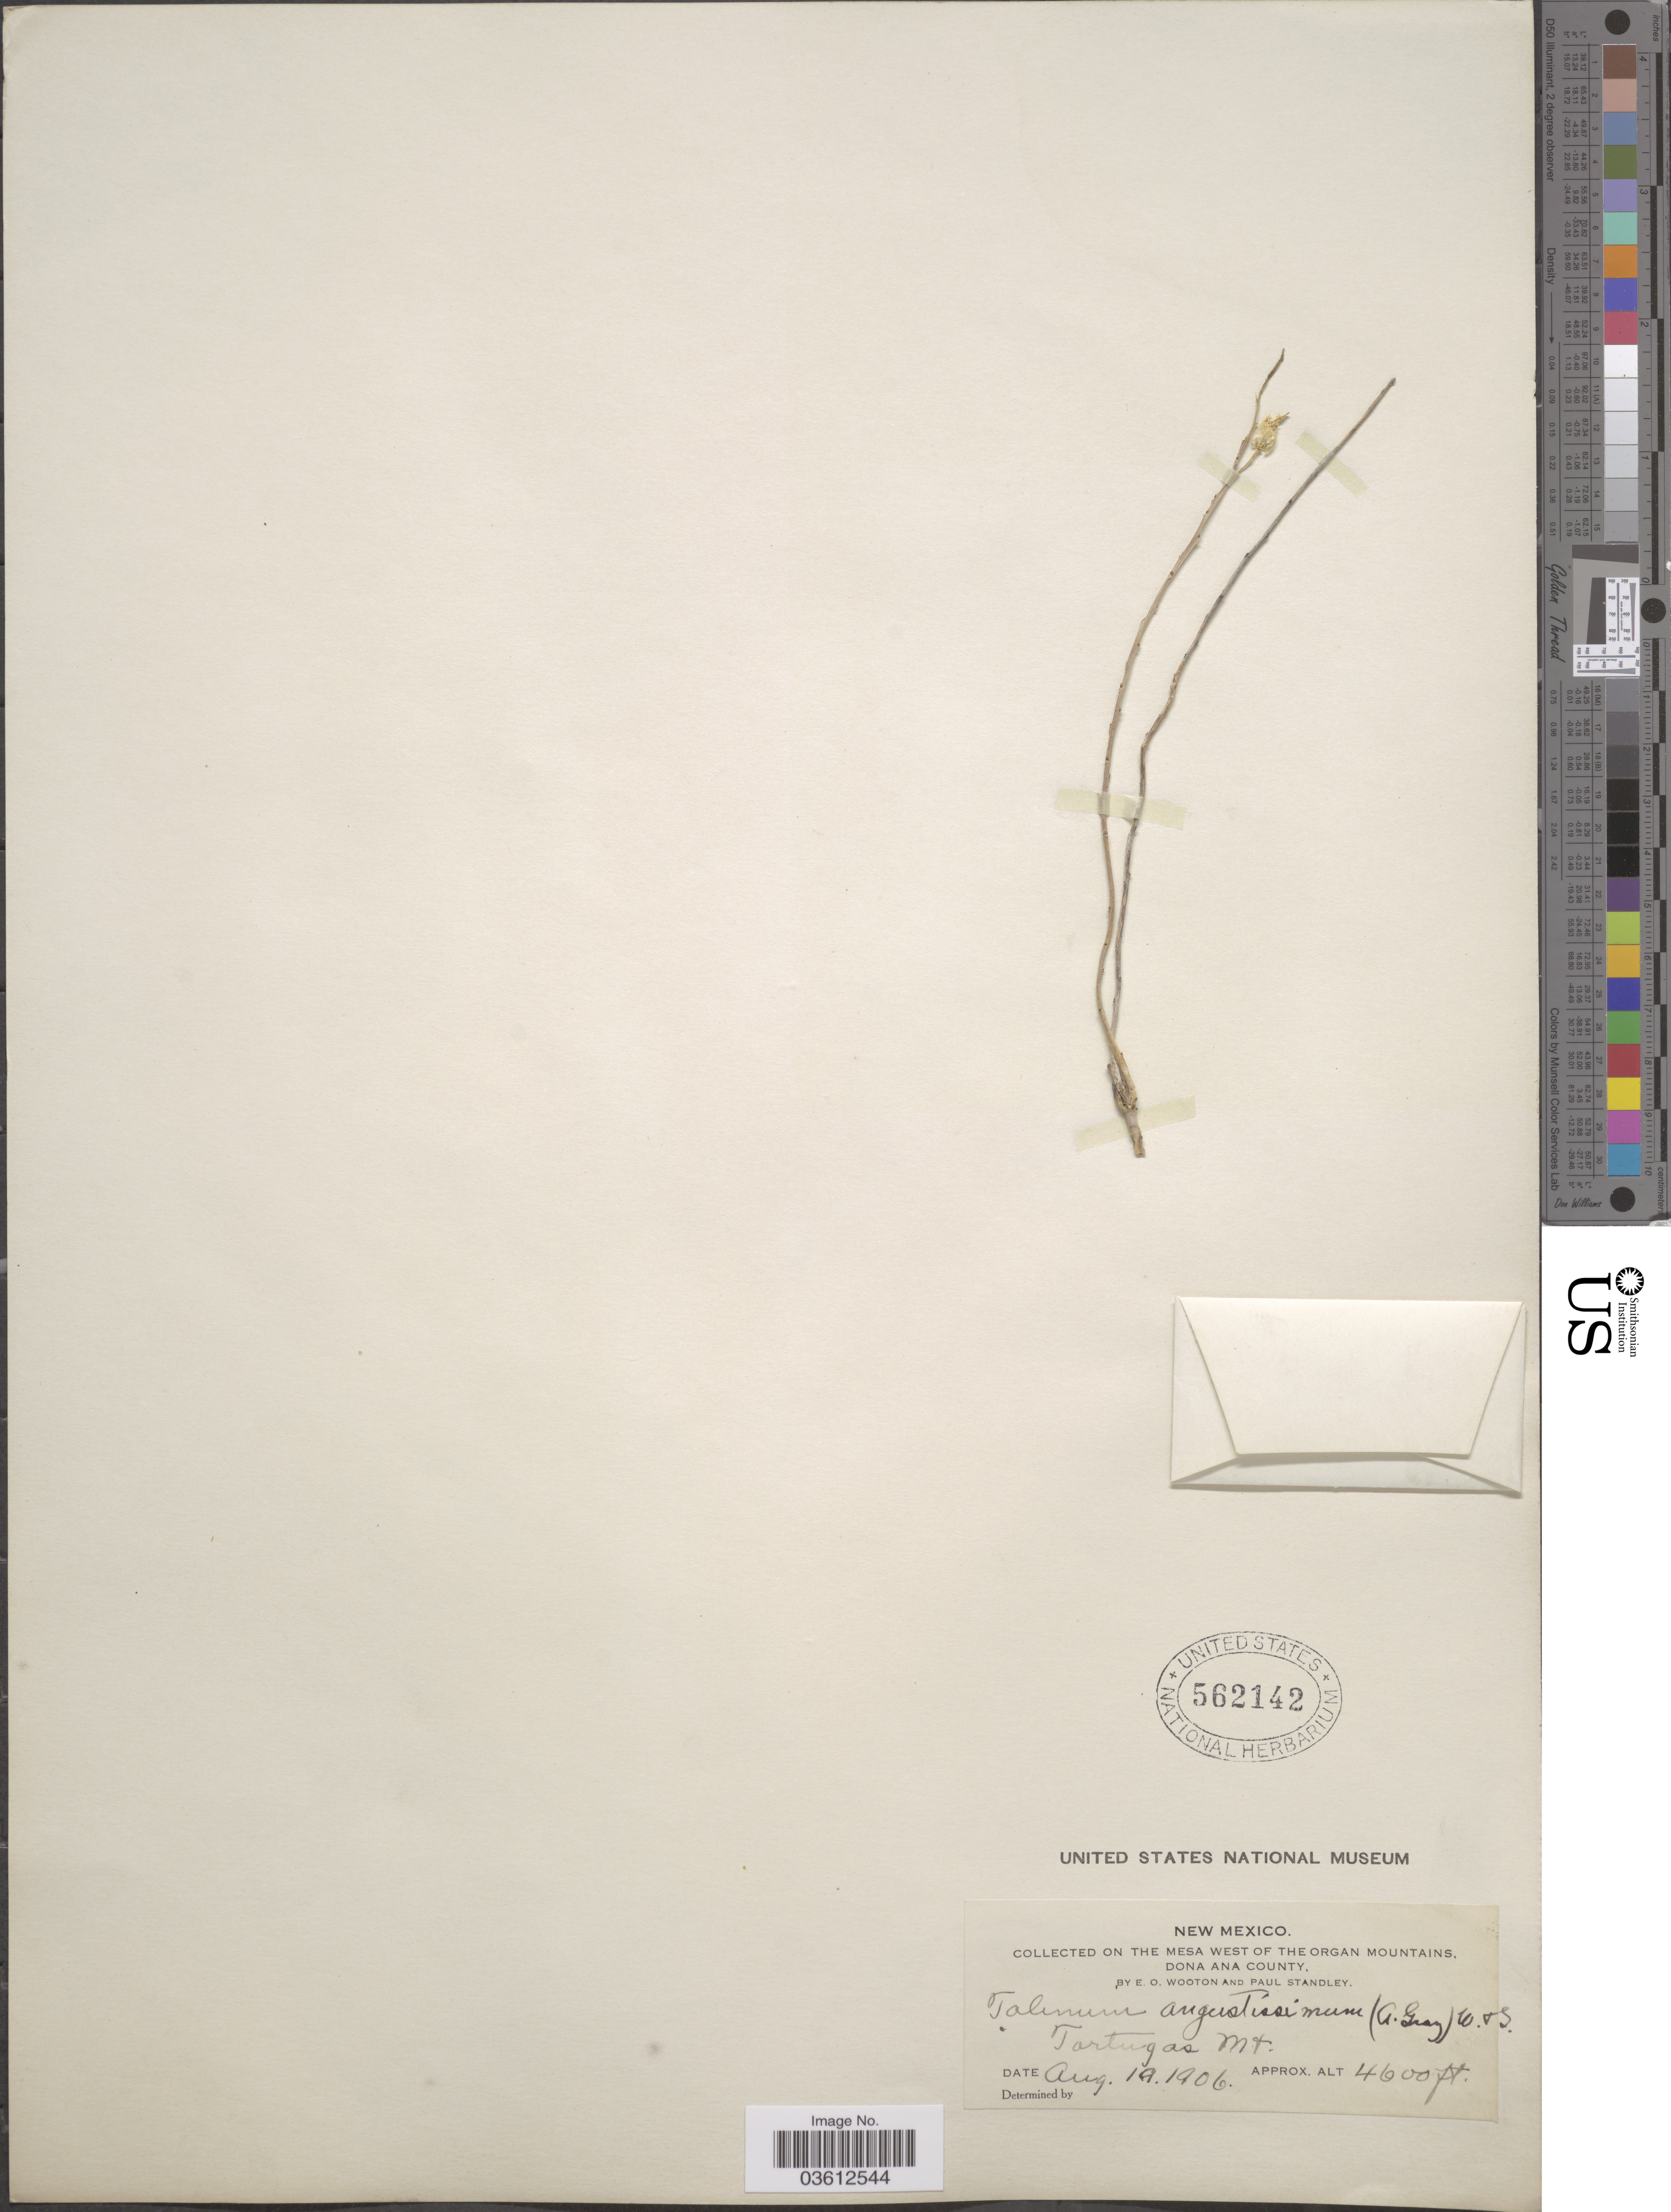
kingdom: Plantae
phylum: Tracheophyta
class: Magnoliopsida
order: Caryophyllales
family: Talinaceae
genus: Talinum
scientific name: Talinum angustissimum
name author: (Engelm.) Wooton & Standl.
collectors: E. O. Wooton & P. C. Standley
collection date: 1906-08-19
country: United States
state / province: New Mexico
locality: On the Mesa West of the Organ Mountains, Dona Ana County. Tortugas Mt.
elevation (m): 1402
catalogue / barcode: US 562142